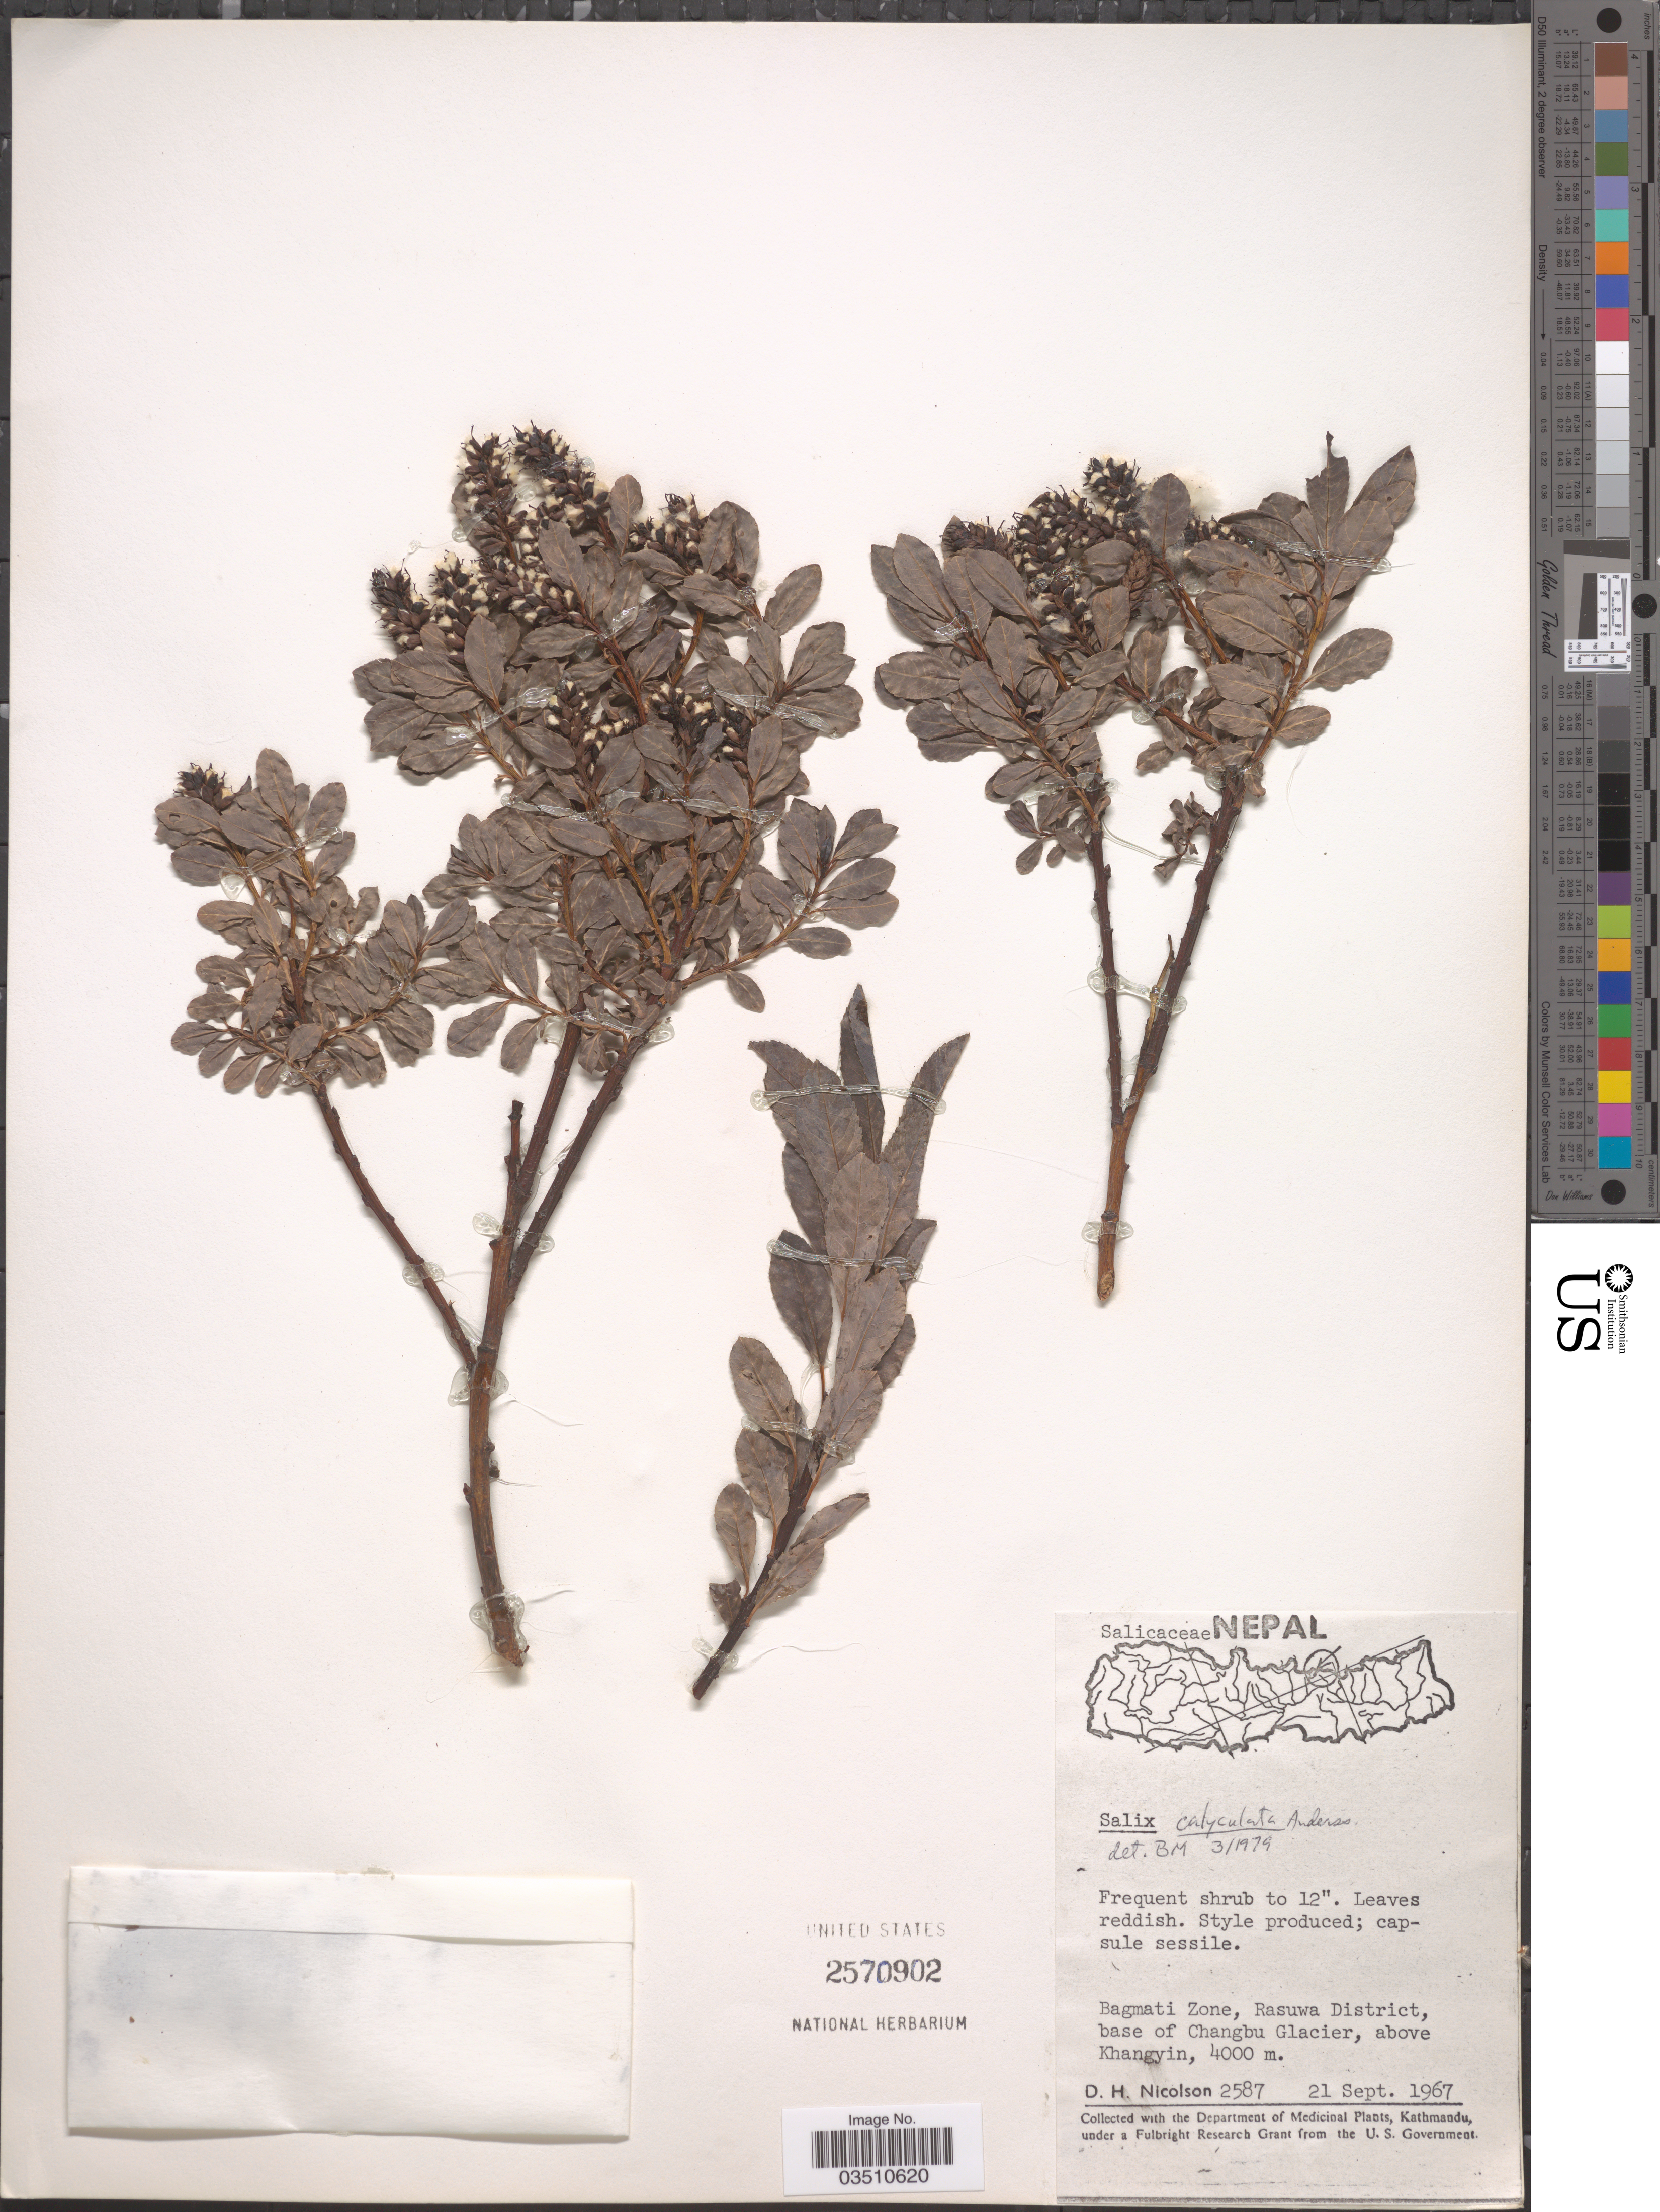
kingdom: Plantae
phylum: Tracheophyta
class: Magnoliopsida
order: Malpighiales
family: Salicaceae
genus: Salix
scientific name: Salix calyculata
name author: Hook.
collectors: D. H. Nicolson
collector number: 2587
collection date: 1967-09-21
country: Nepal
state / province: Bagmati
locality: Bagmati Zone, Rasuwa District, base of Changbu Glacier, above Khangyin.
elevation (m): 4000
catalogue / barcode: US 2570902